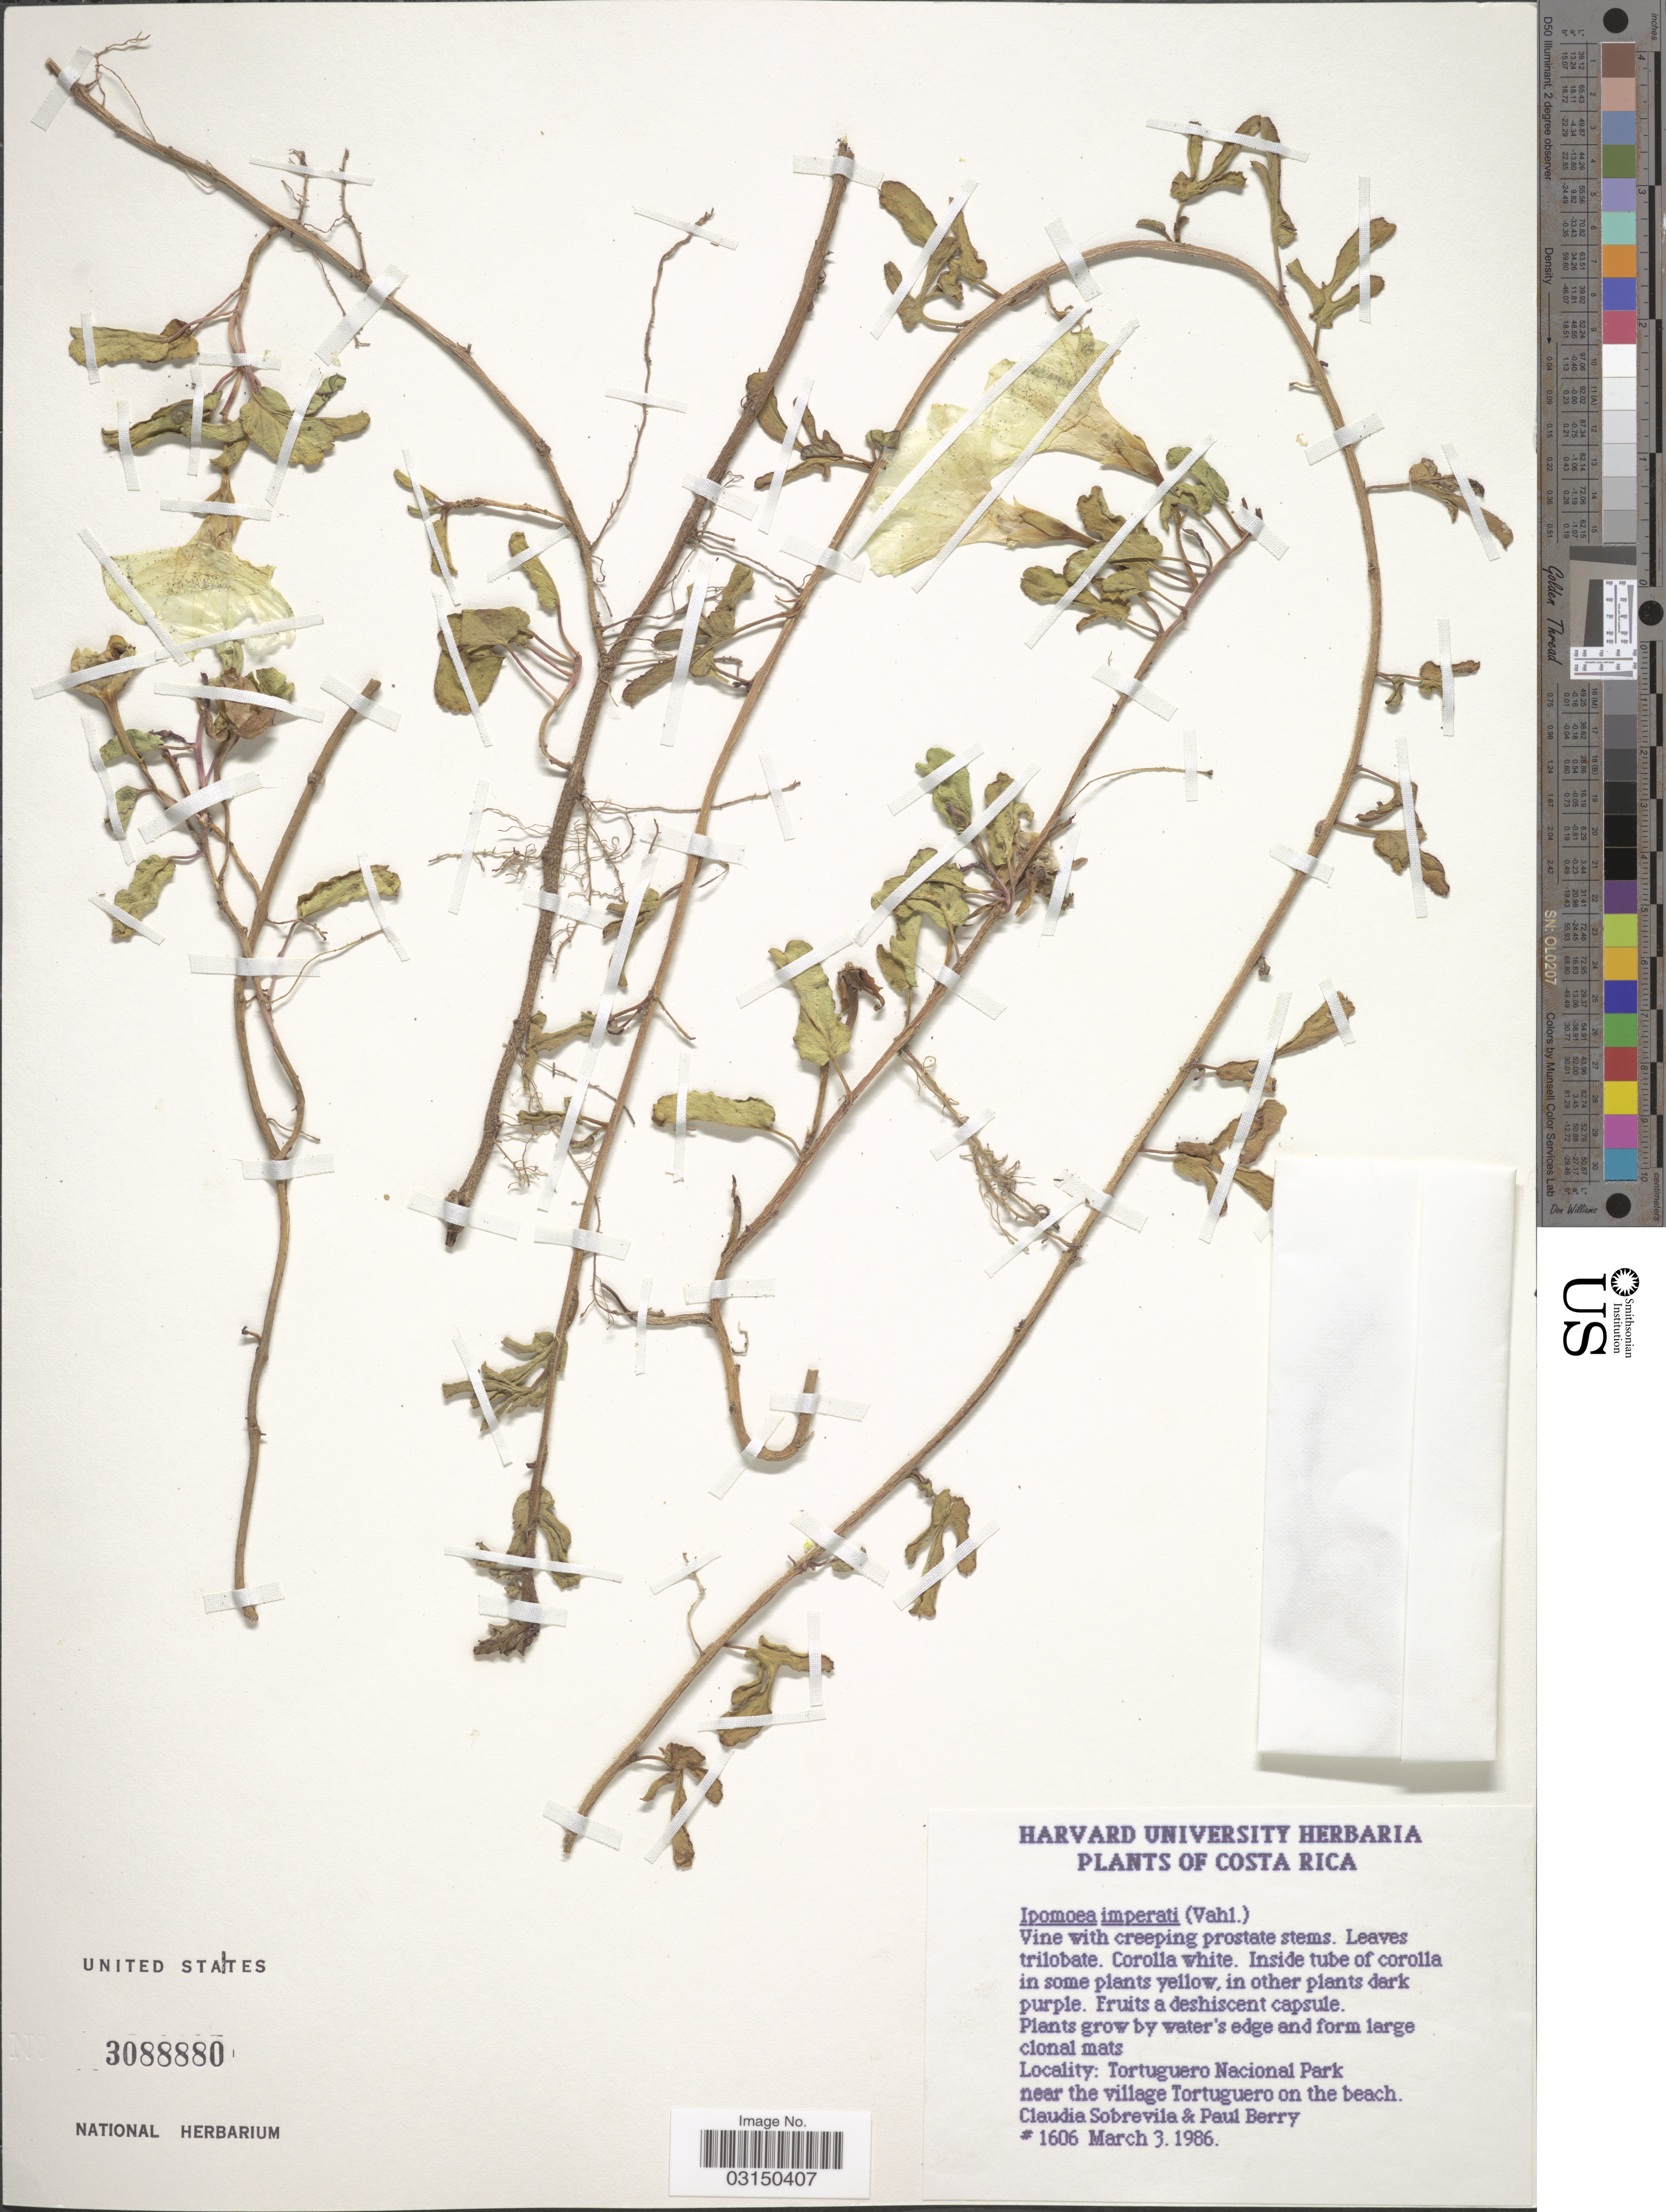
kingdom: Plantae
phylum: Tracheophyta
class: Magnoliopsida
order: Solanales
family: Convolvulaceae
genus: Ipomoea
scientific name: Ipomoea imperati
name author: (Vahl) Griseb.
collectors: C. Sobrevila & P. E. Berry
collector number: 1606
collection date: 1986-03-03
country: Costa Rica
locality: Tortuguero Nacional Park near the village Tortuguero on the beach.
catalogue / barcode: US 3088880